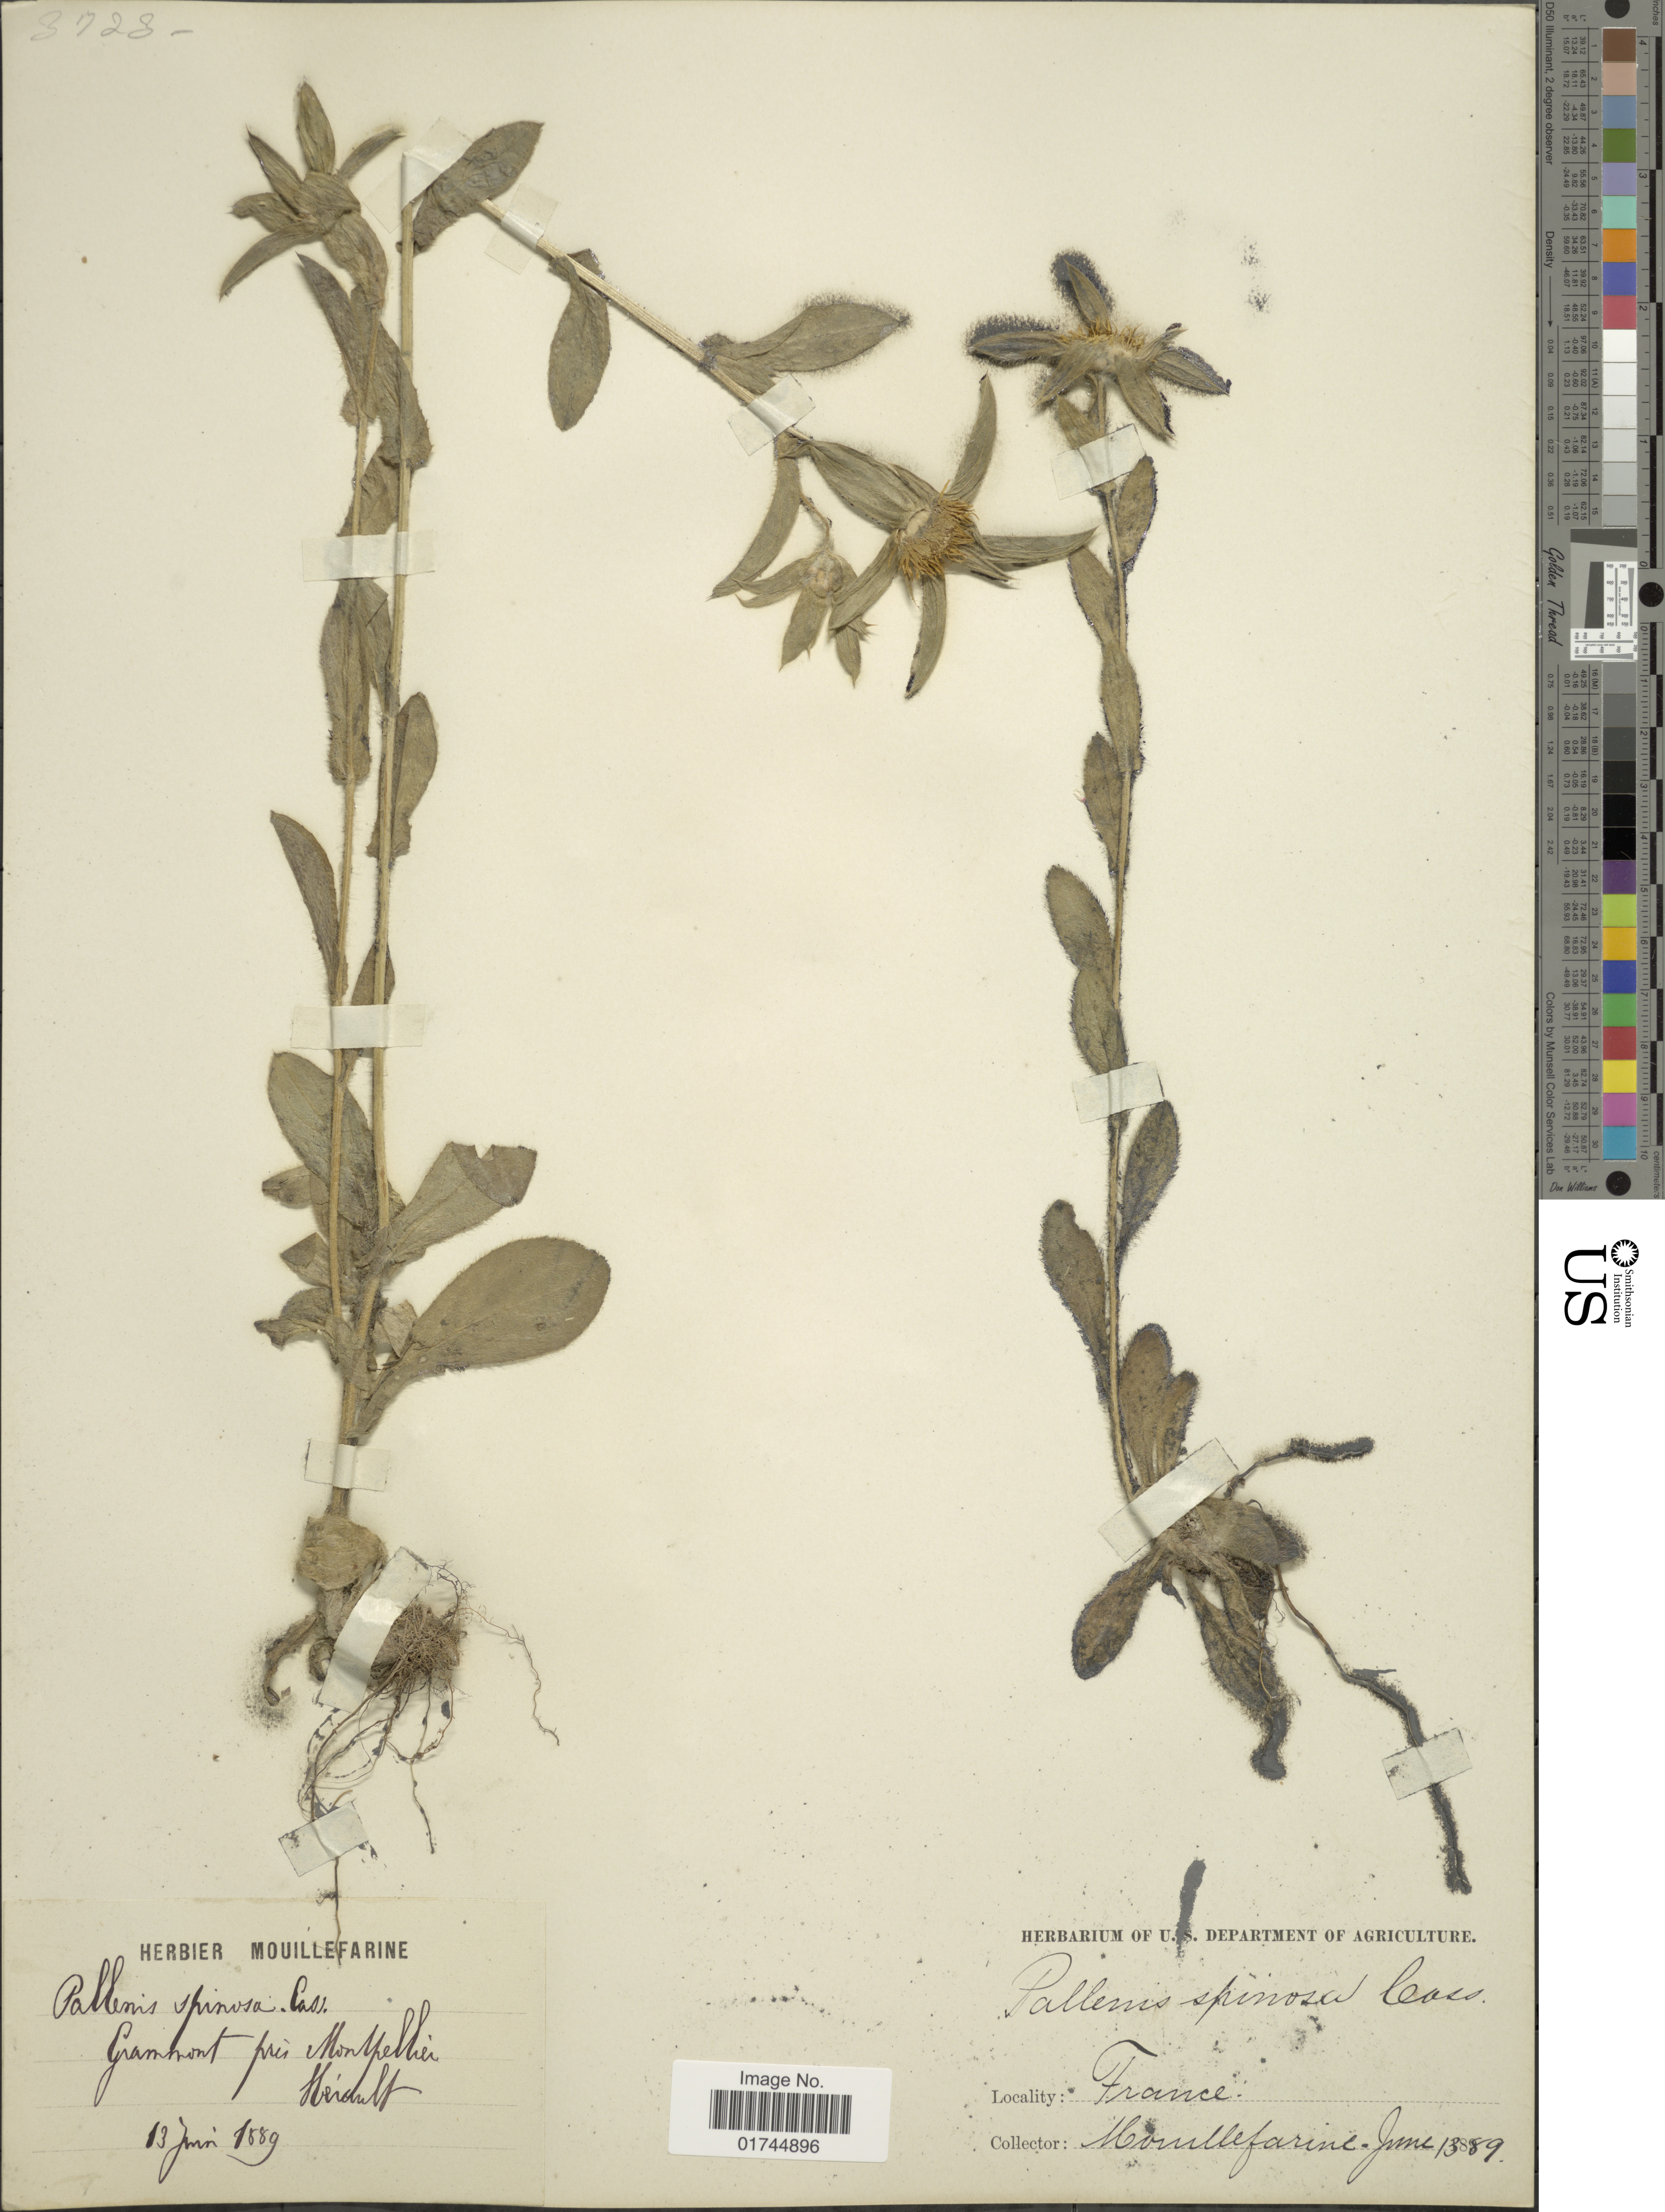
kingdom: Plantae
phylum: Tracheophyta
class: Magnoliopsida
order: Asterales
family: Asteraceae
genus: Pallenis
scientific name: Pallenis spinosa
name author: (L.) Cass.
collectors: A. Mouillefarine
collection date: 1889-06-13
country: France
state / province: Occitanie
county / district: Hérault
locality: Grammot près Montpellier, Hérault.